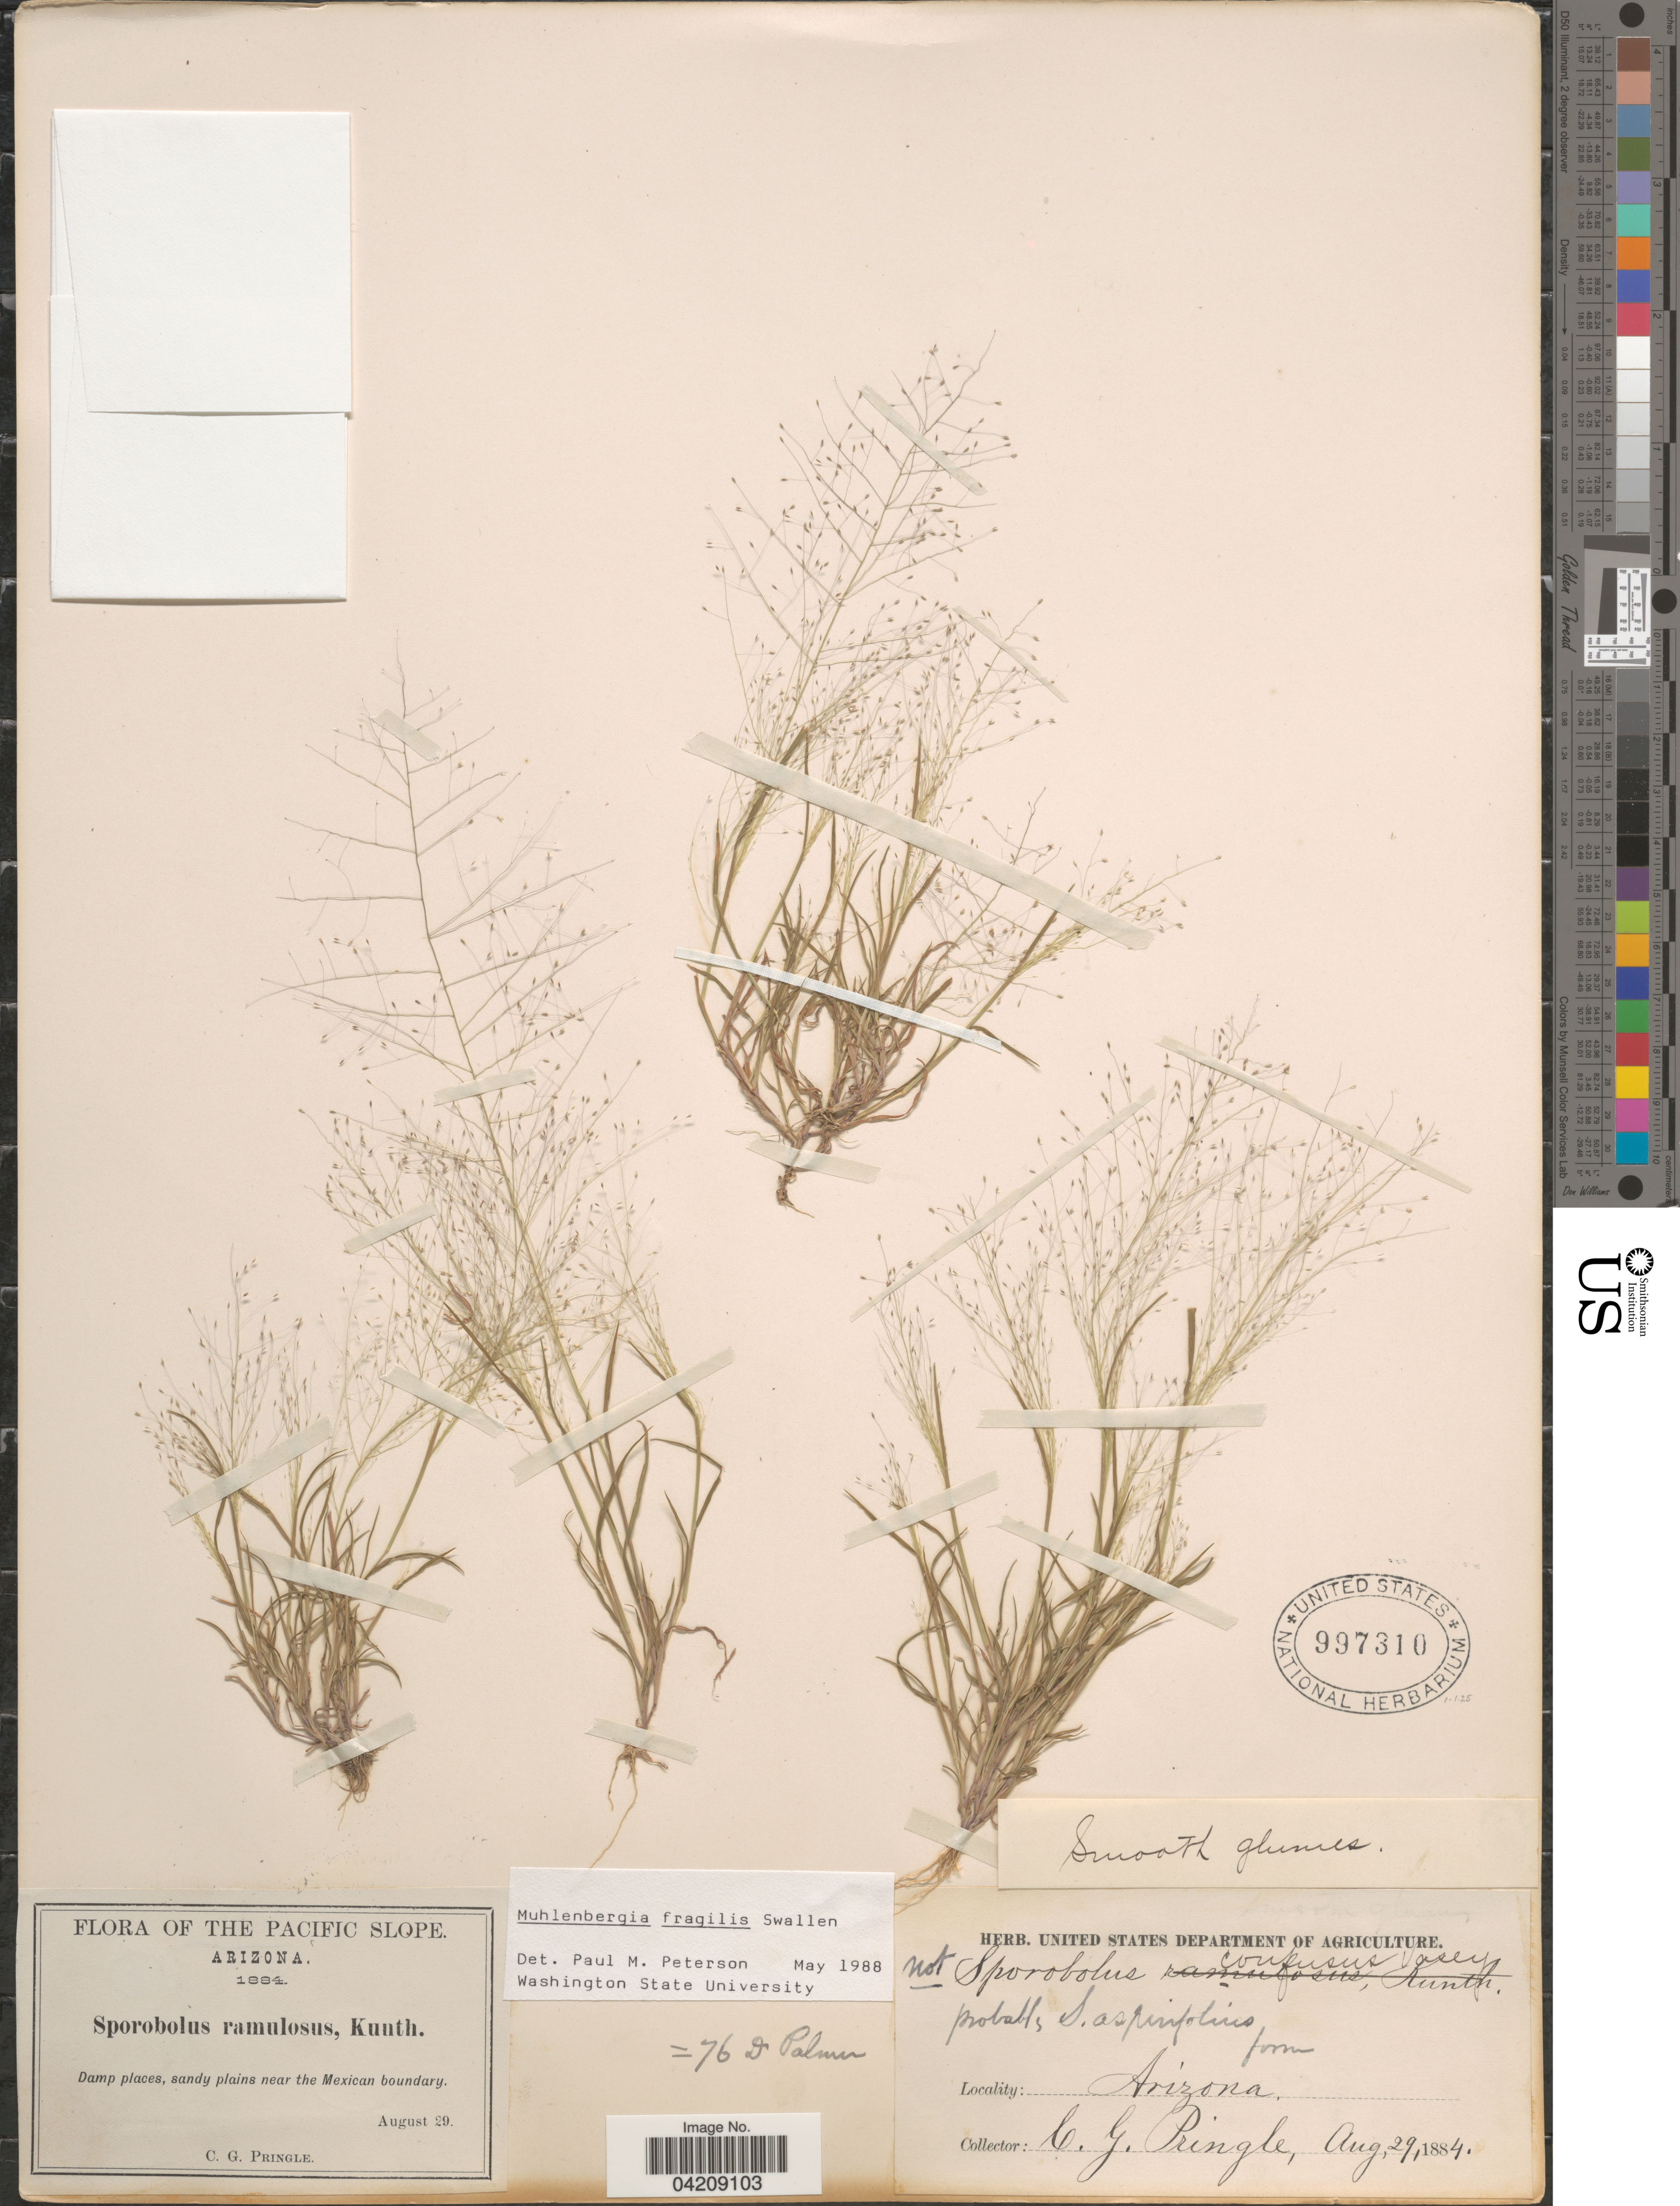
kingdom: Plantae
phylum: Tracheophyta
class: Liliopsida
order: Poales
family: Poaceae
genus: Muhlenbergia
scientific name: Muhlenbergia fragilis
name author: Swallen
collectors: C. G. Pringle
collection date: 1884-08-29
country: United States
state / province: Arizona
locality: The Pacific Slope. Damp places, sandy plains near the Mexican boundary.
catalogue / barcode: US 997310